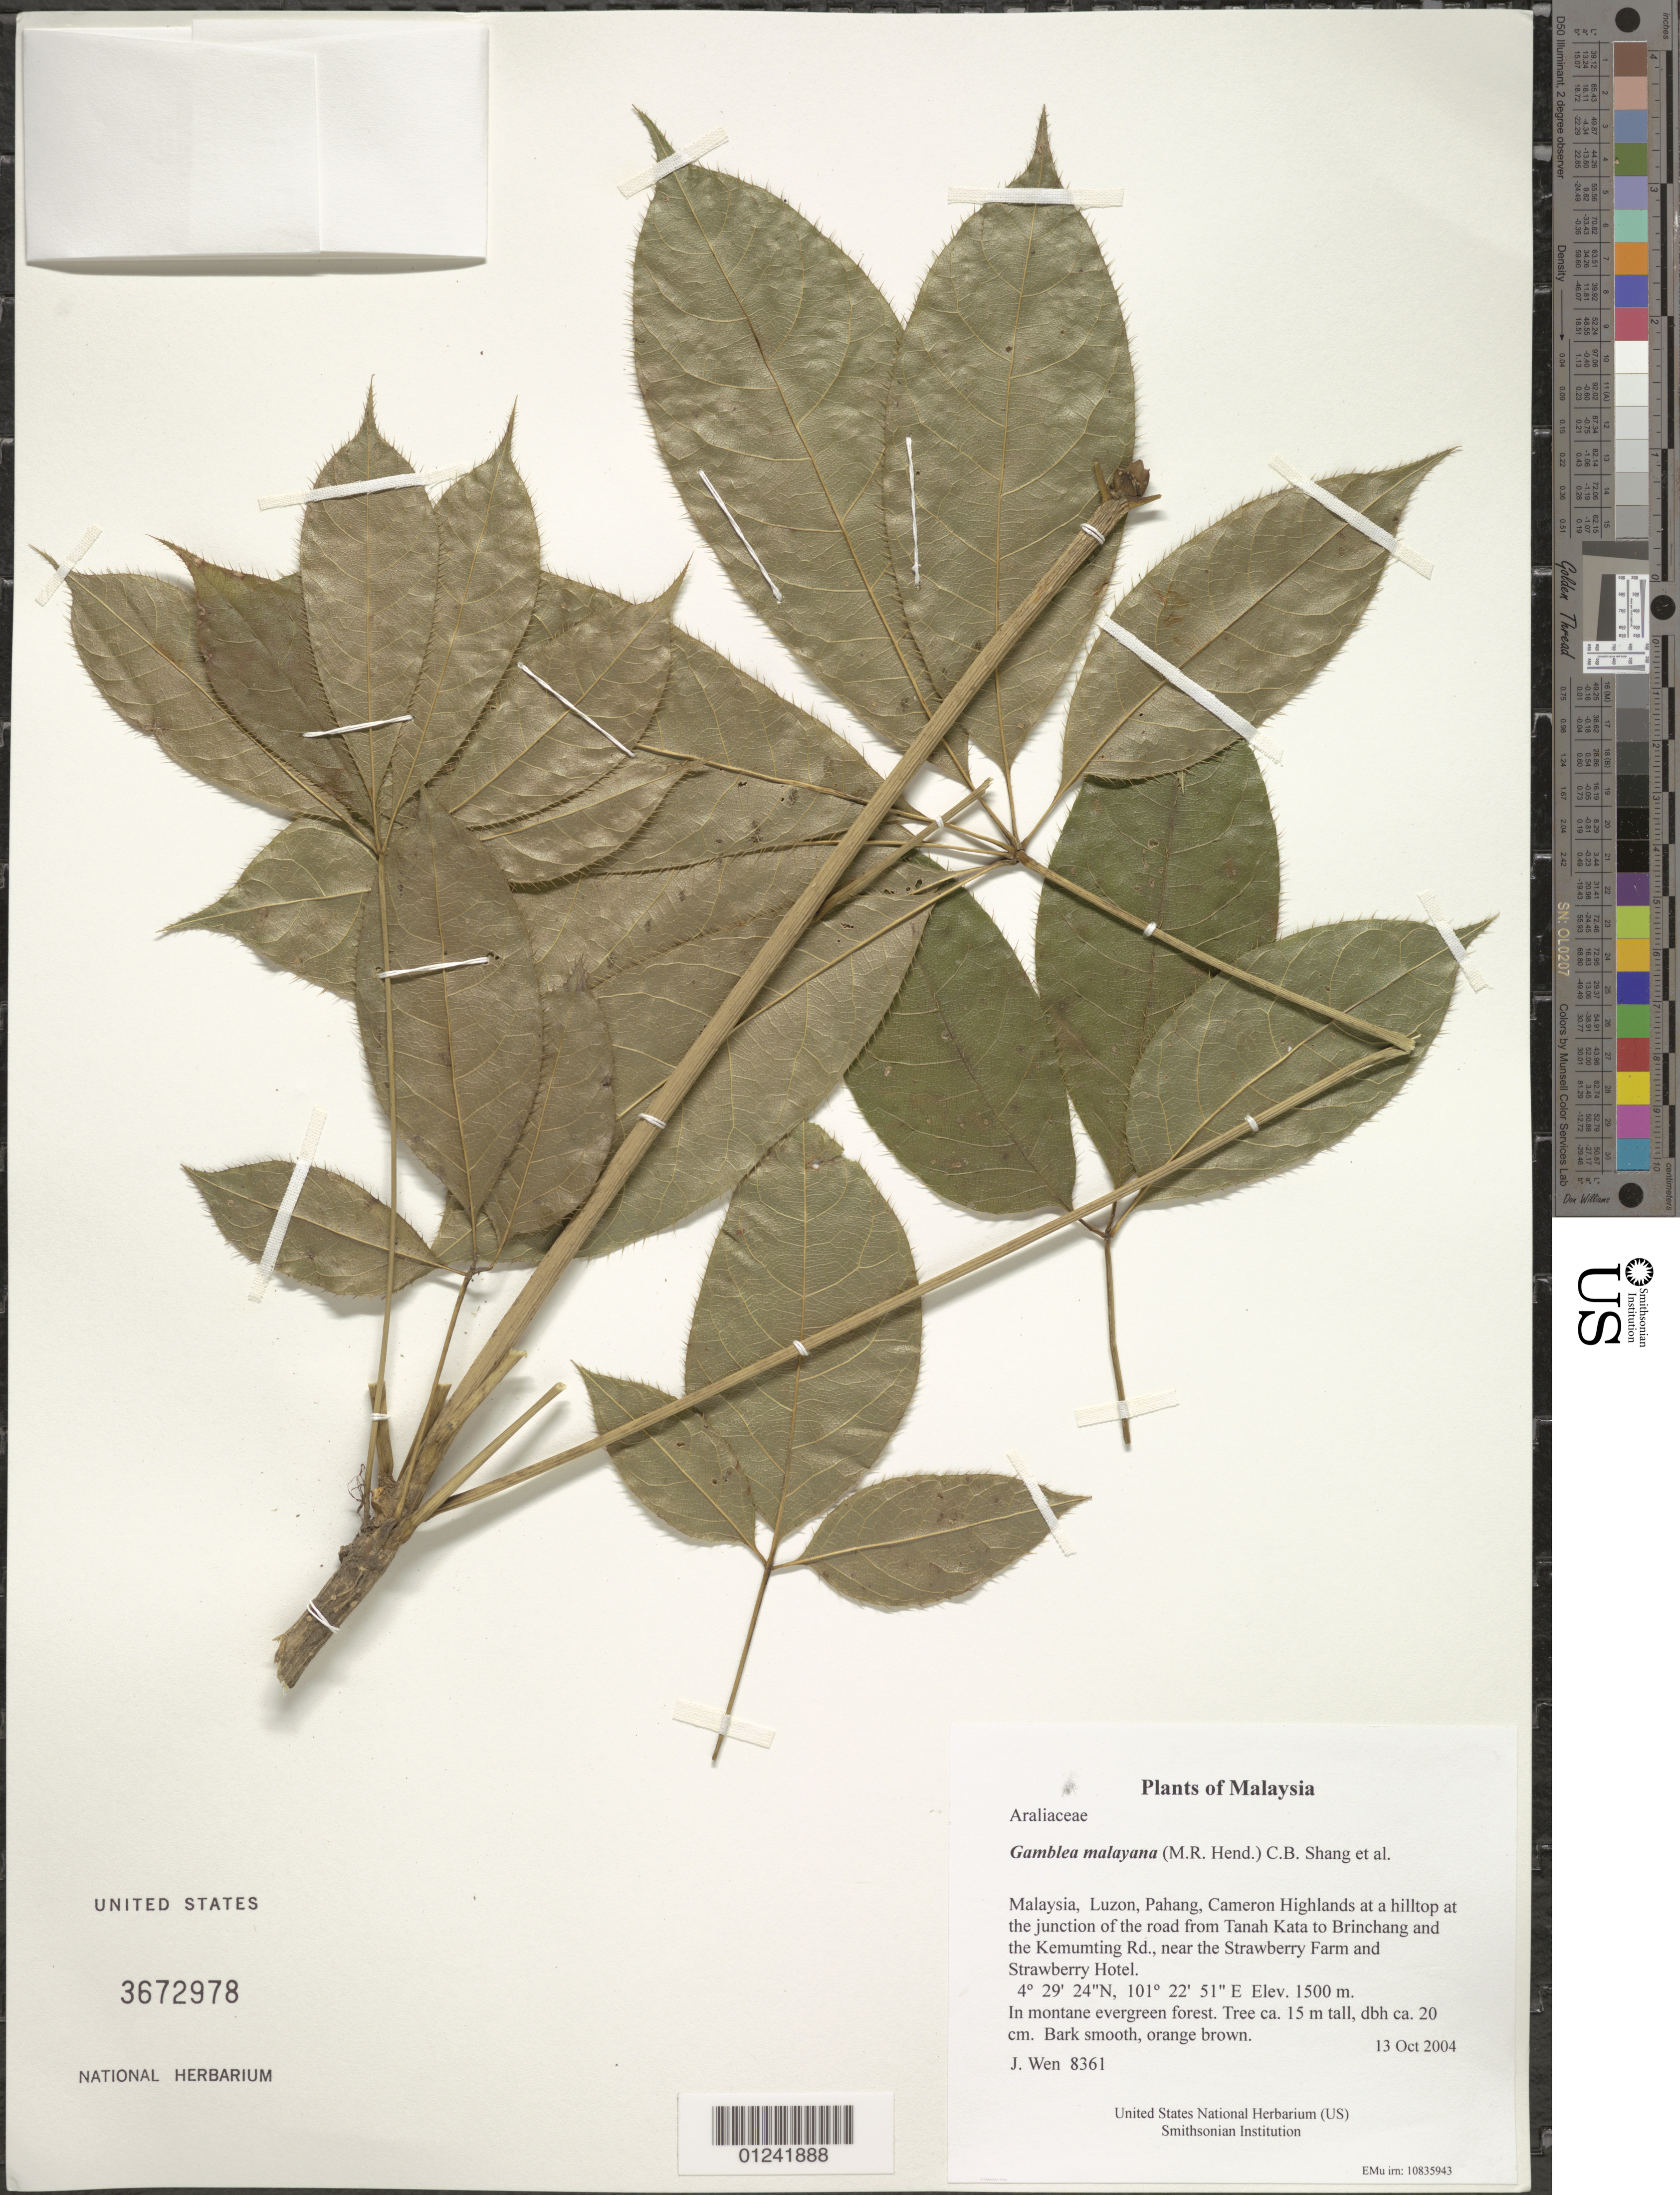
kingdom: Plantae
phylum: Tracheophyta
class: Magnoliopsida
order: Apiales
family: Araliaceae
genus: Gamblea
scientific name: Gamblea malayana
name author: (M.R. Hend.) C.B. Shang et al.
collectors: J. Wen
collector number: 8361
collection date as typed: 13 Oct 2004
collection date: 2004-10-13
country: Malaysia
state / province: Pahang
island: Luzon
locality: Cameron Highlands at a hilltop at the junction of the road from Tanah Kata to Brinchang and the Kemumting Rd., near the Strawberry Farm and Strawberry Hotel.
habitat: In montane evergreen forest.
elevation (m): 1500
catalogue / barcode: US 3672978